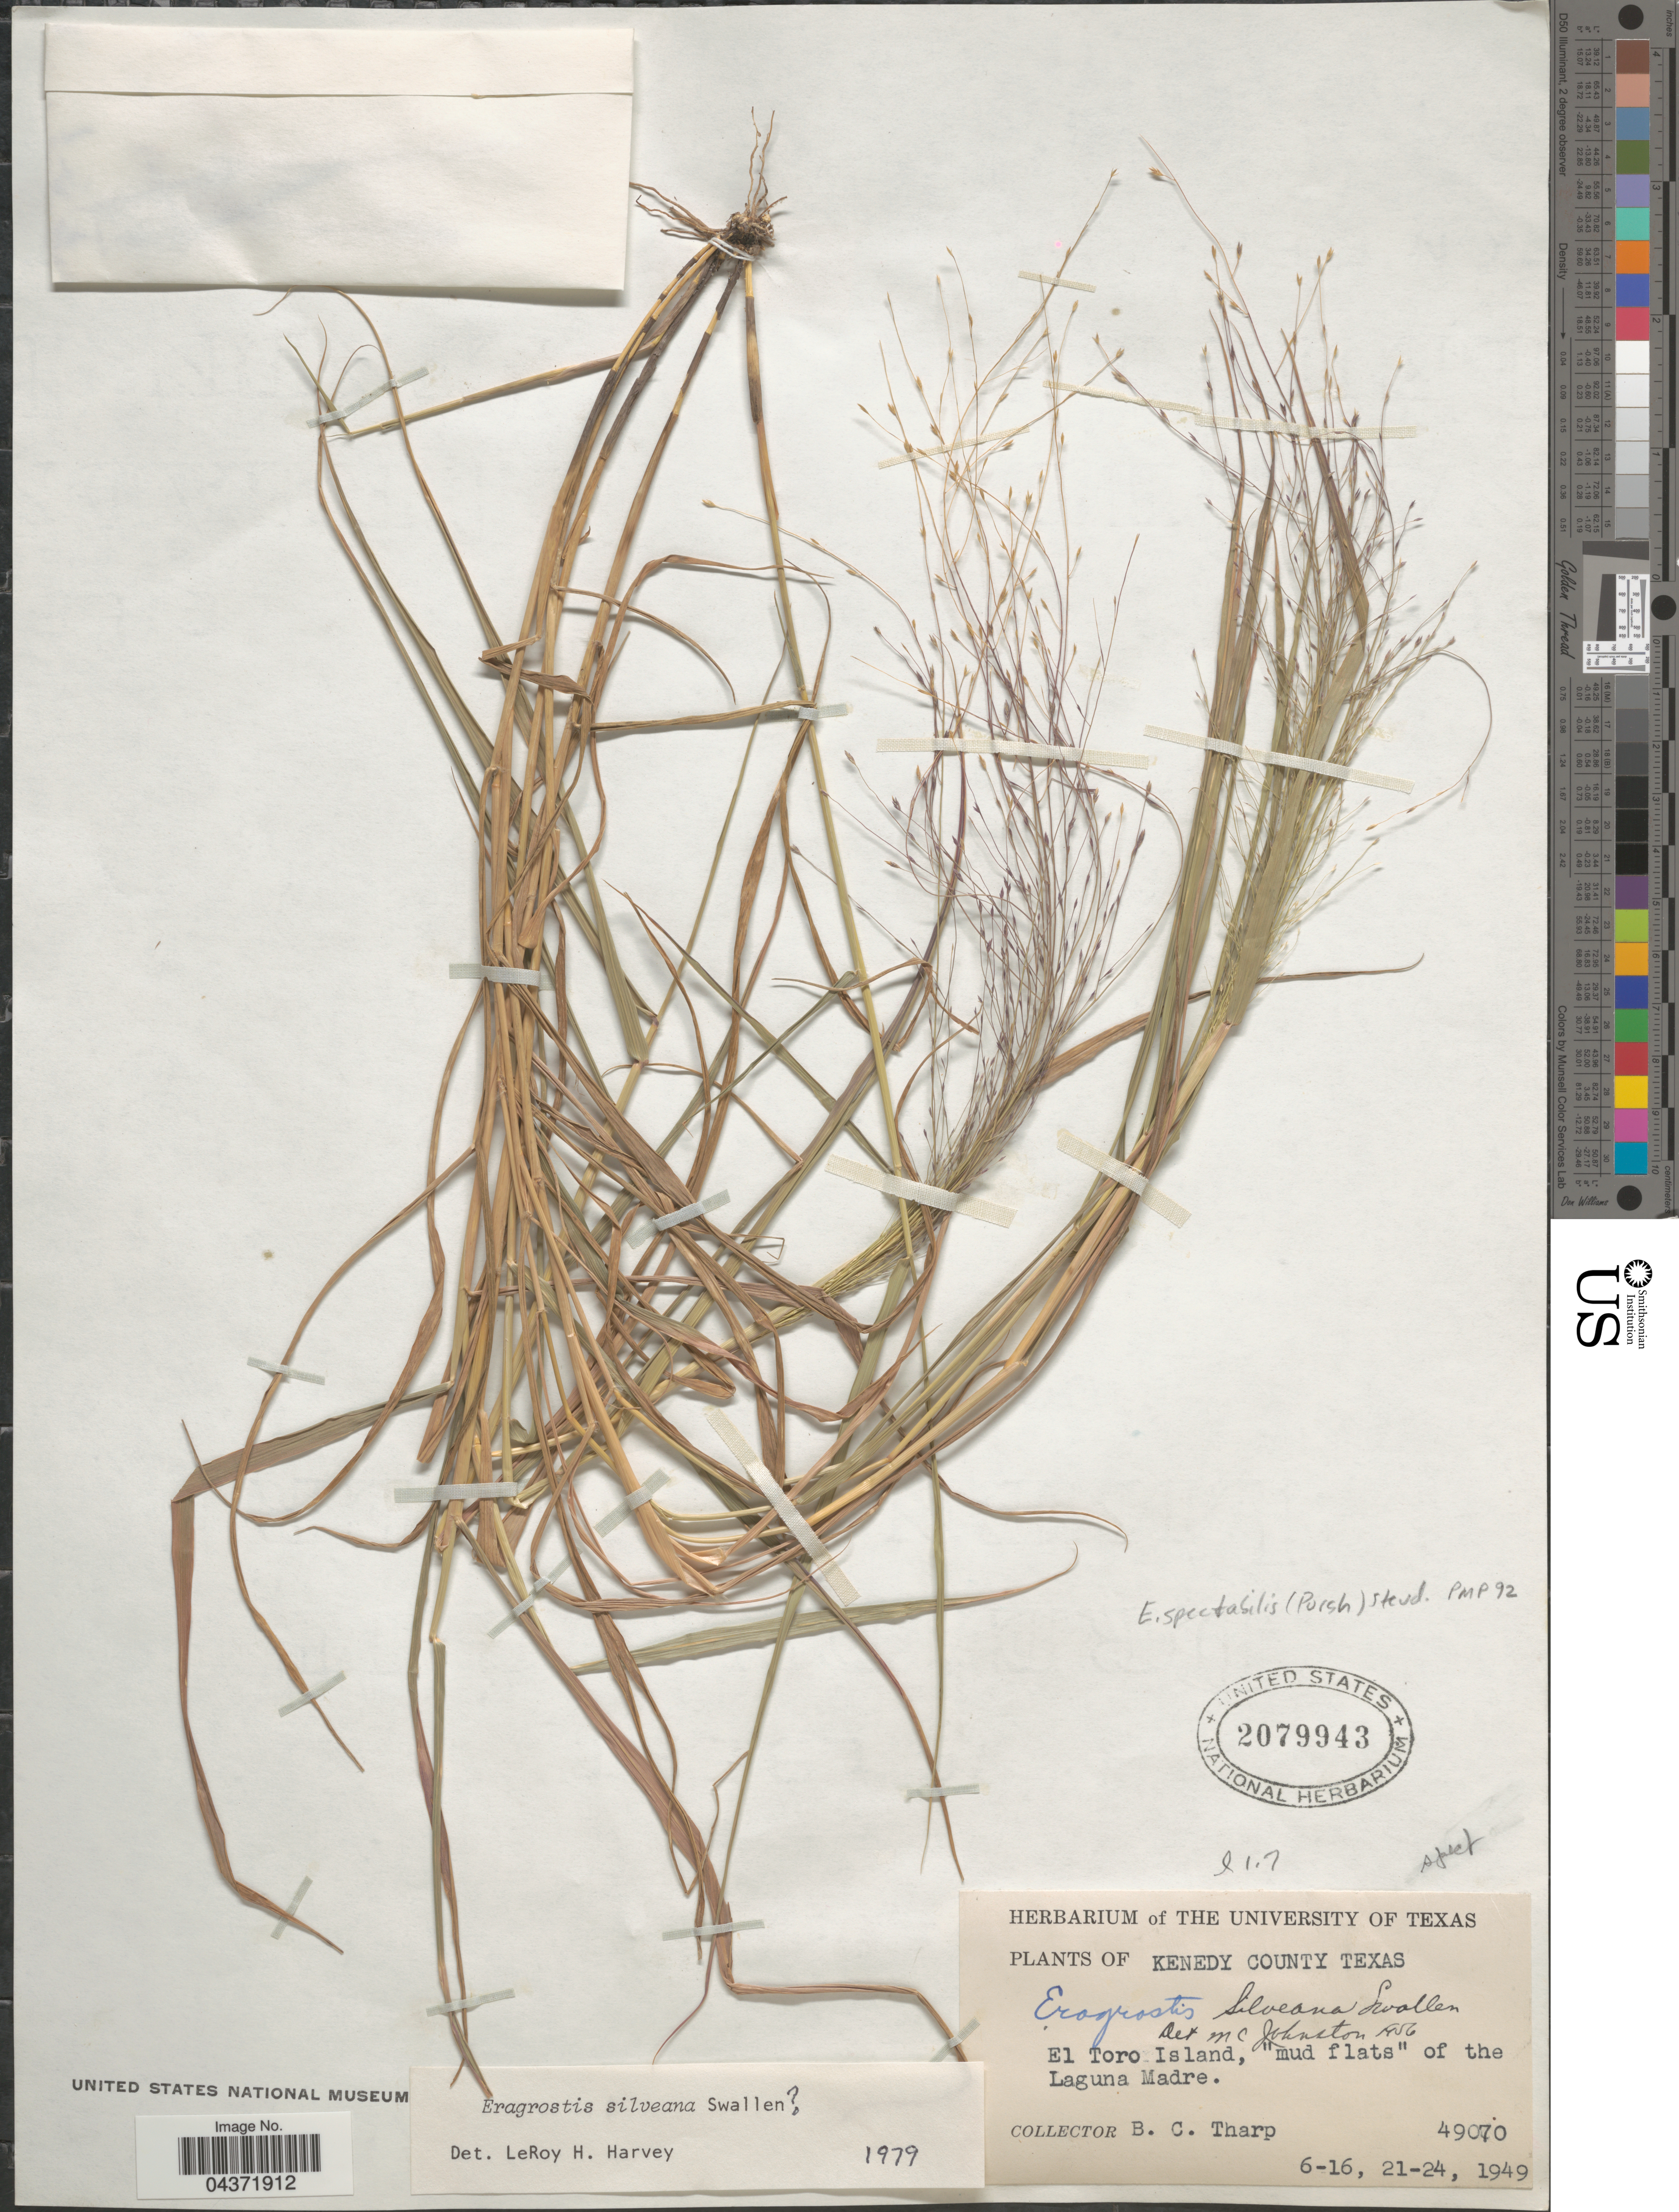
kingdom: Plantae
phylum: Tracheophyta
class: Liliopsida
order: Poales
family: Poaceae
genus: Eragrostis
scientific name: Eragrostis spectabilis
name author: (Pursh) Steud.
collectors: B. C. Tharp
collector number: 49070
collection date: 1949-06-16/1949-06-24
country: United States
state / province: Texas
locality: Kenedy County. El Toro Island, "mud flats" of the Laguna Madre.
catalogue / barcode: US 2079943